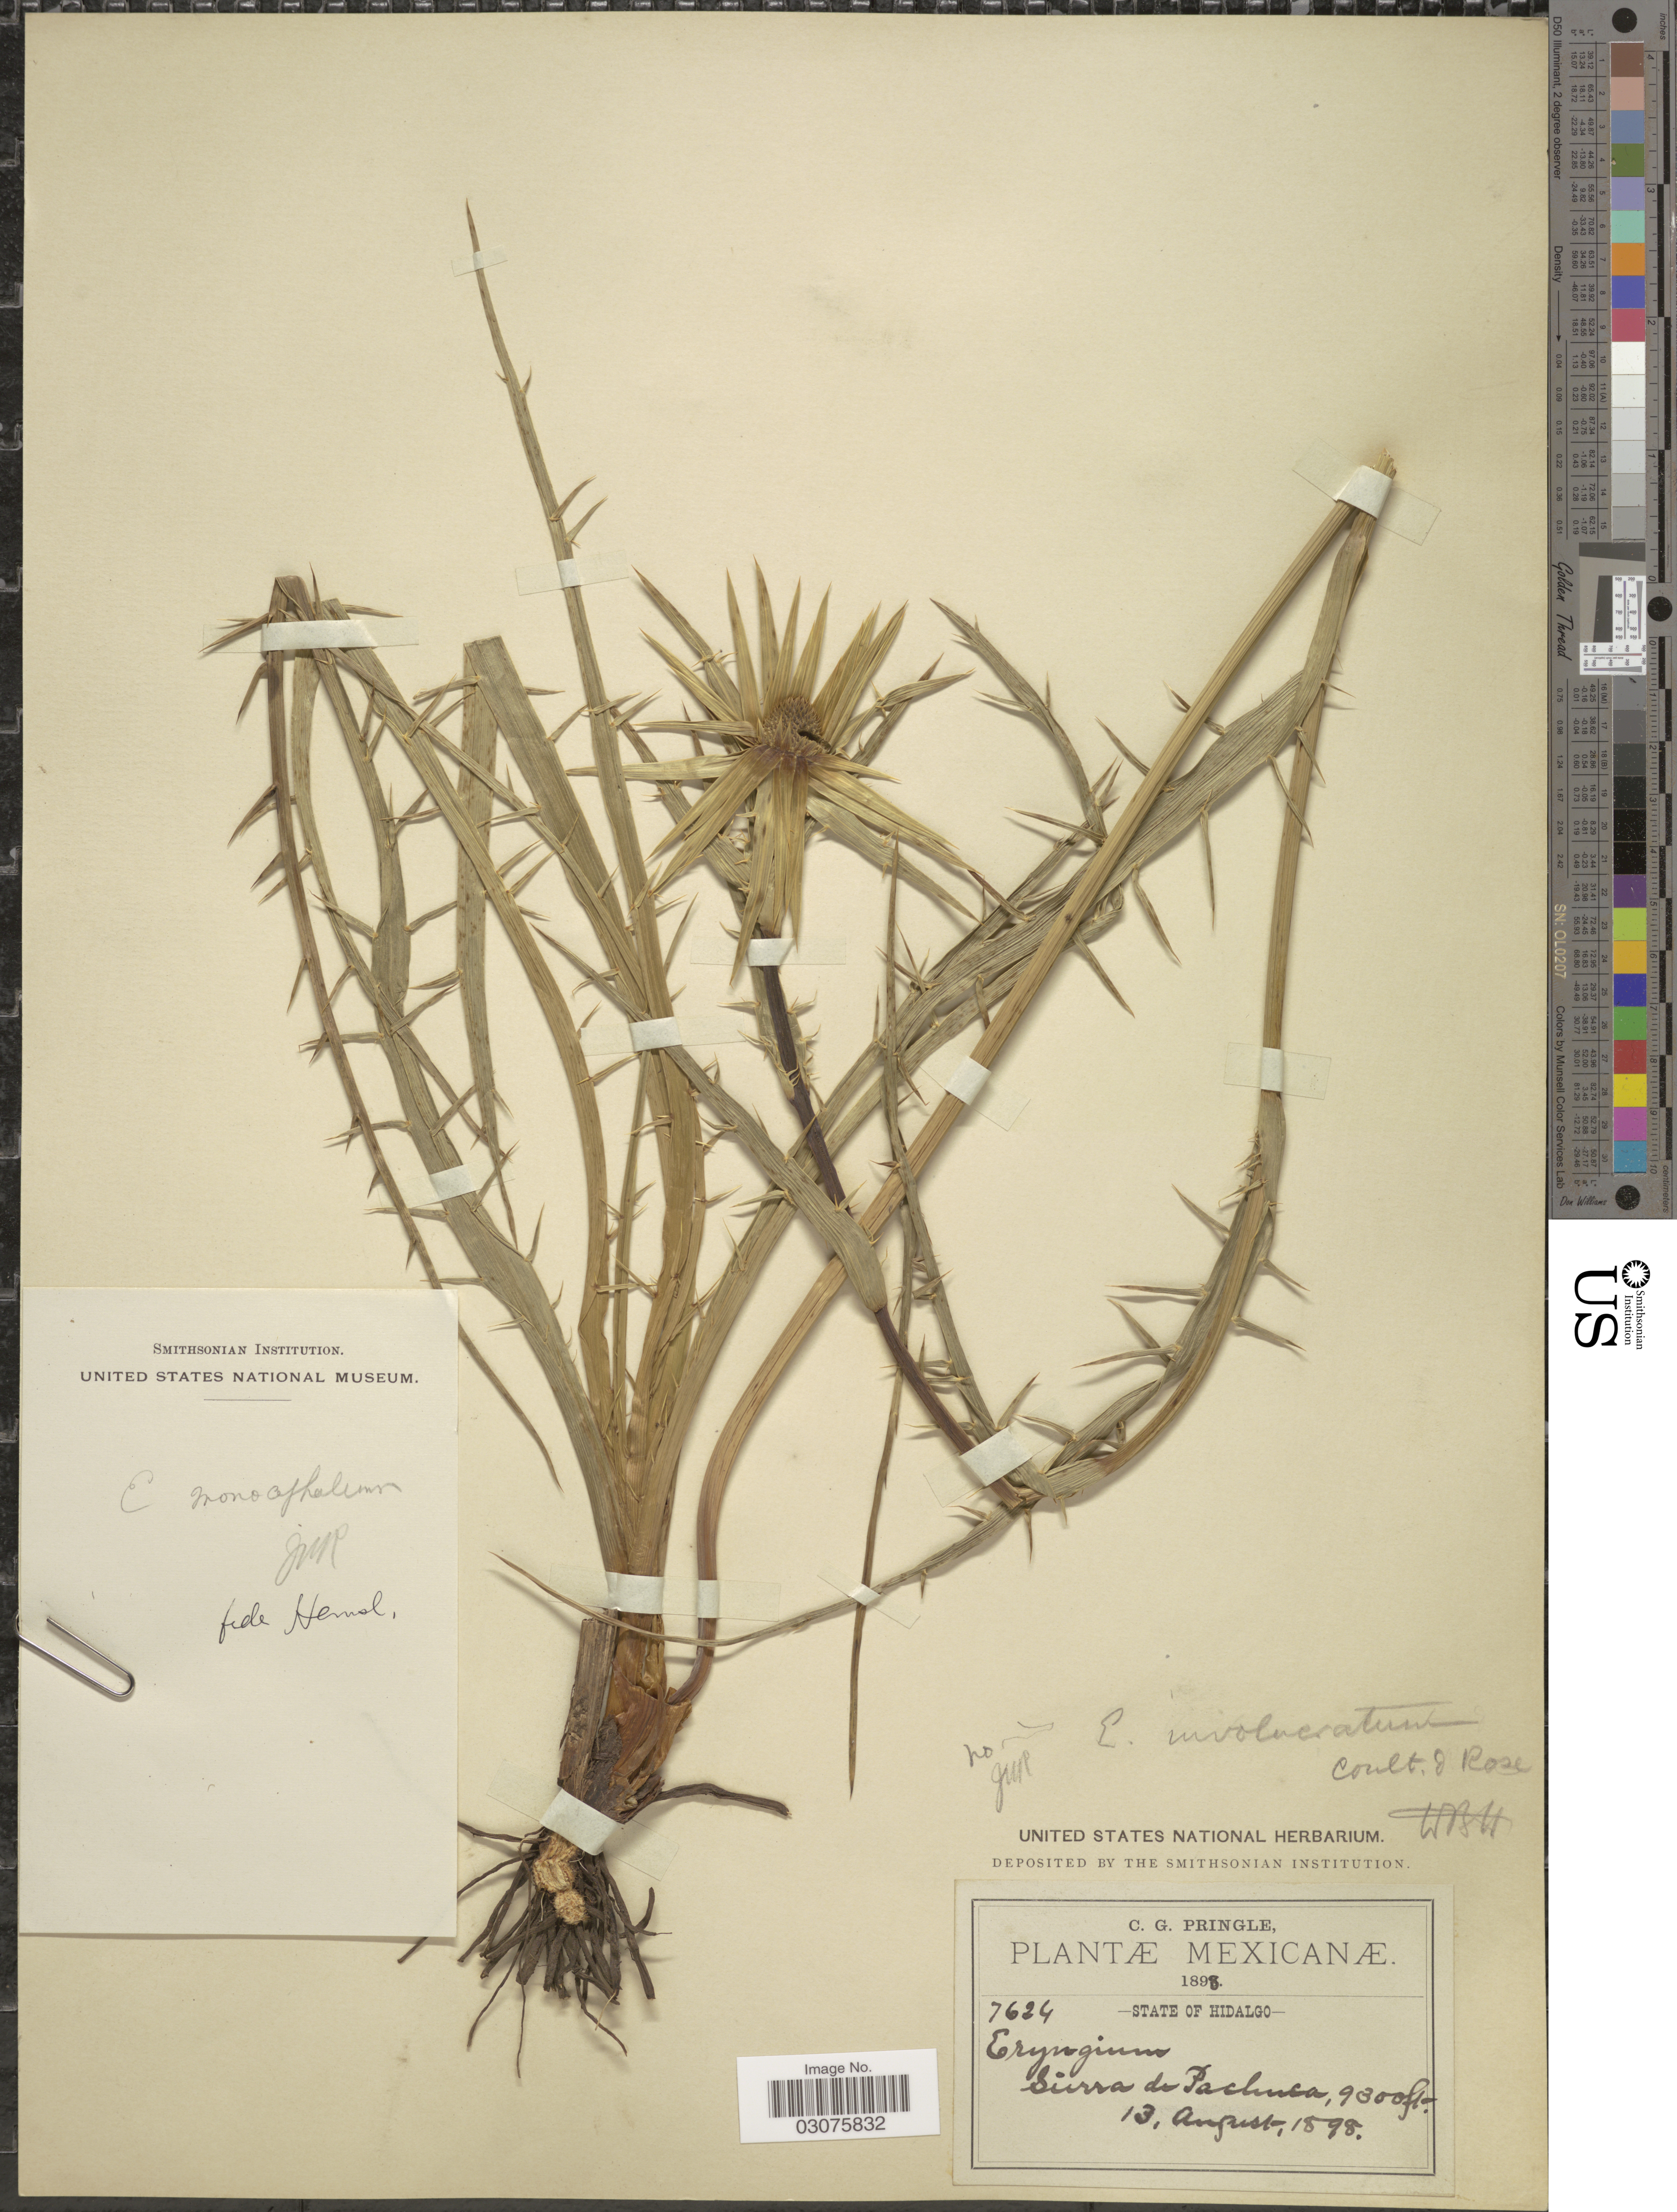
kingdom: Plantae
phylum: Tracheophyta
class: Magnoliopsida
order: Apiales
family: Apiaceae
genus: Eryngium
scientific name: Eryngium monocephalum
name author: Cav.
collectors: C. G. Pringle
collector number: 7624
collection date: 1898-08-13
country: Mexico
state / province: Hidalgo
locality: State of Hidalgo. Sierra de Pachuca.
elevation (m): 2835